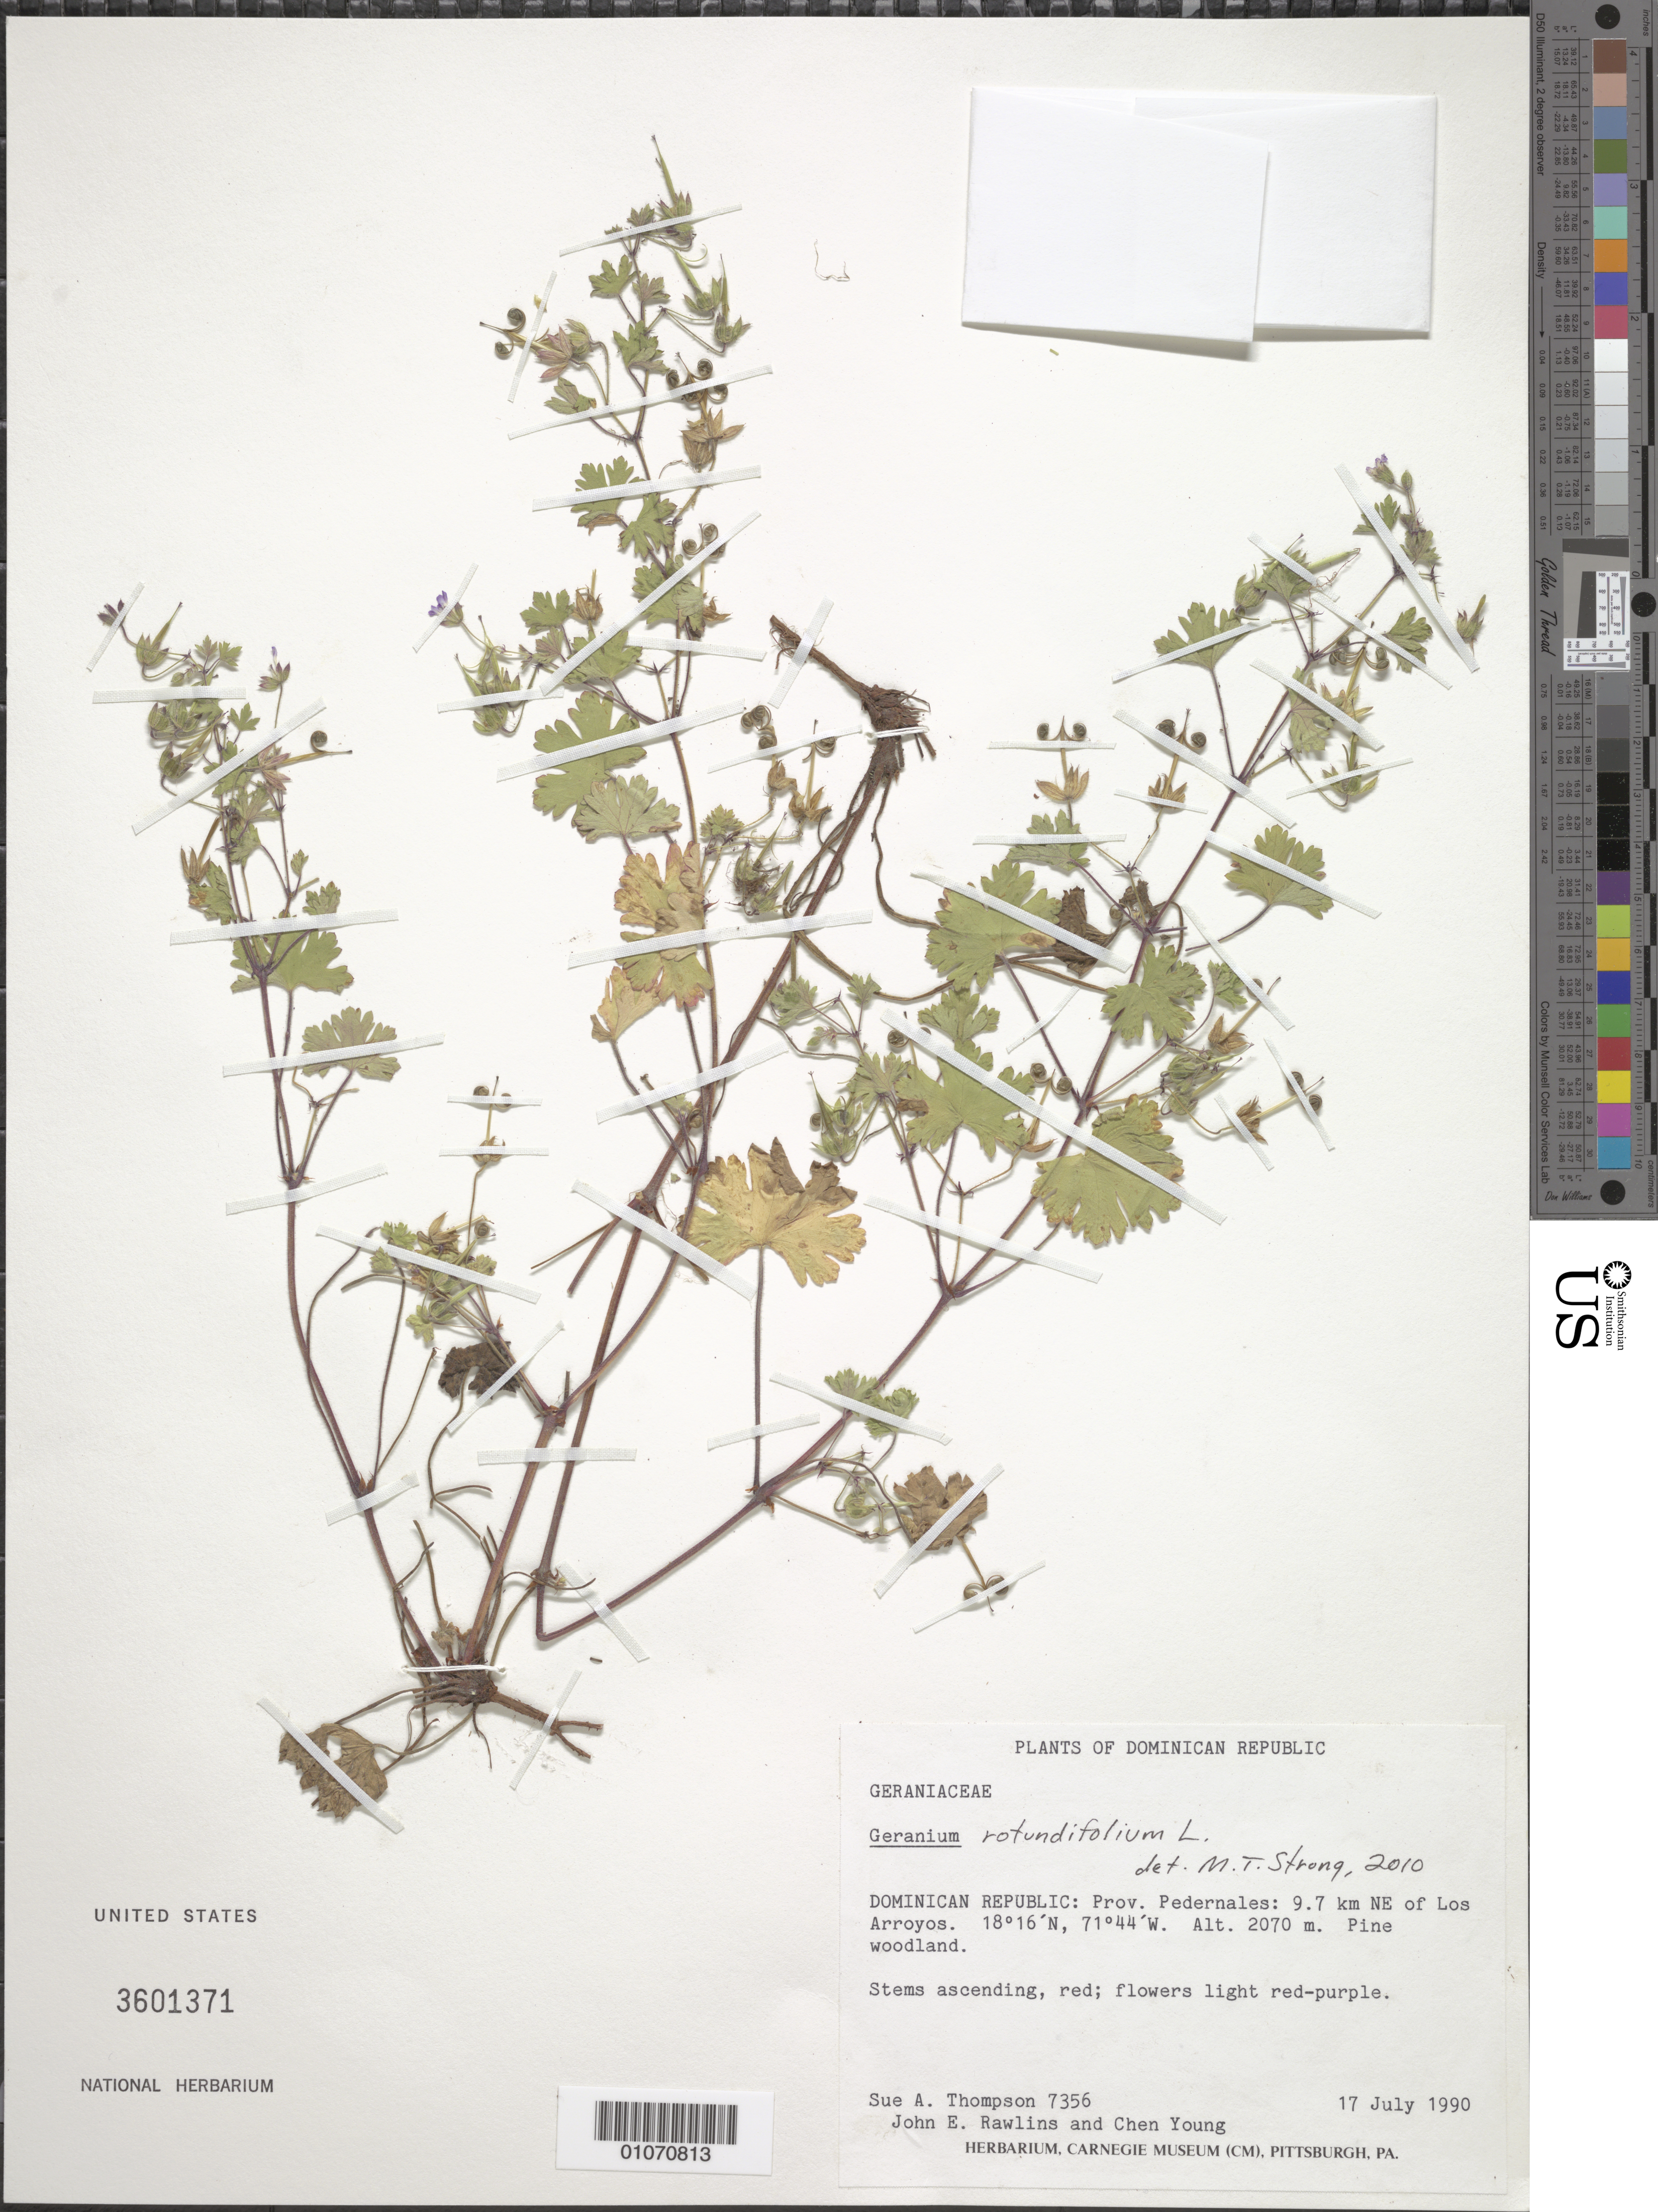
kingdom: Plantae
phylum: Tracheophyta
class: Magnoliopsida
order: Geraniales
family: Geraniaceae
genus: Geranium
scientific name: Geranium rotundifolium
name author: L.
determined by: Strong, M. T., (US), Smithsonian Institution - National Museum of Natural History (UNITED STATES)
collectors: S. A. Thompson, J. Rawlins & C. Young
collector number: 7356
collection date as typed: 17 Jul 1990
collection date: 1990-07-17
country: Dominican Republic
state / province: Pedernales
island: Hispaniola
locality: Los Arroyos, 9.7 km NE of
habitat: Pine woodland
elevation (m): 2070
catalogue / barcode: US 3601371